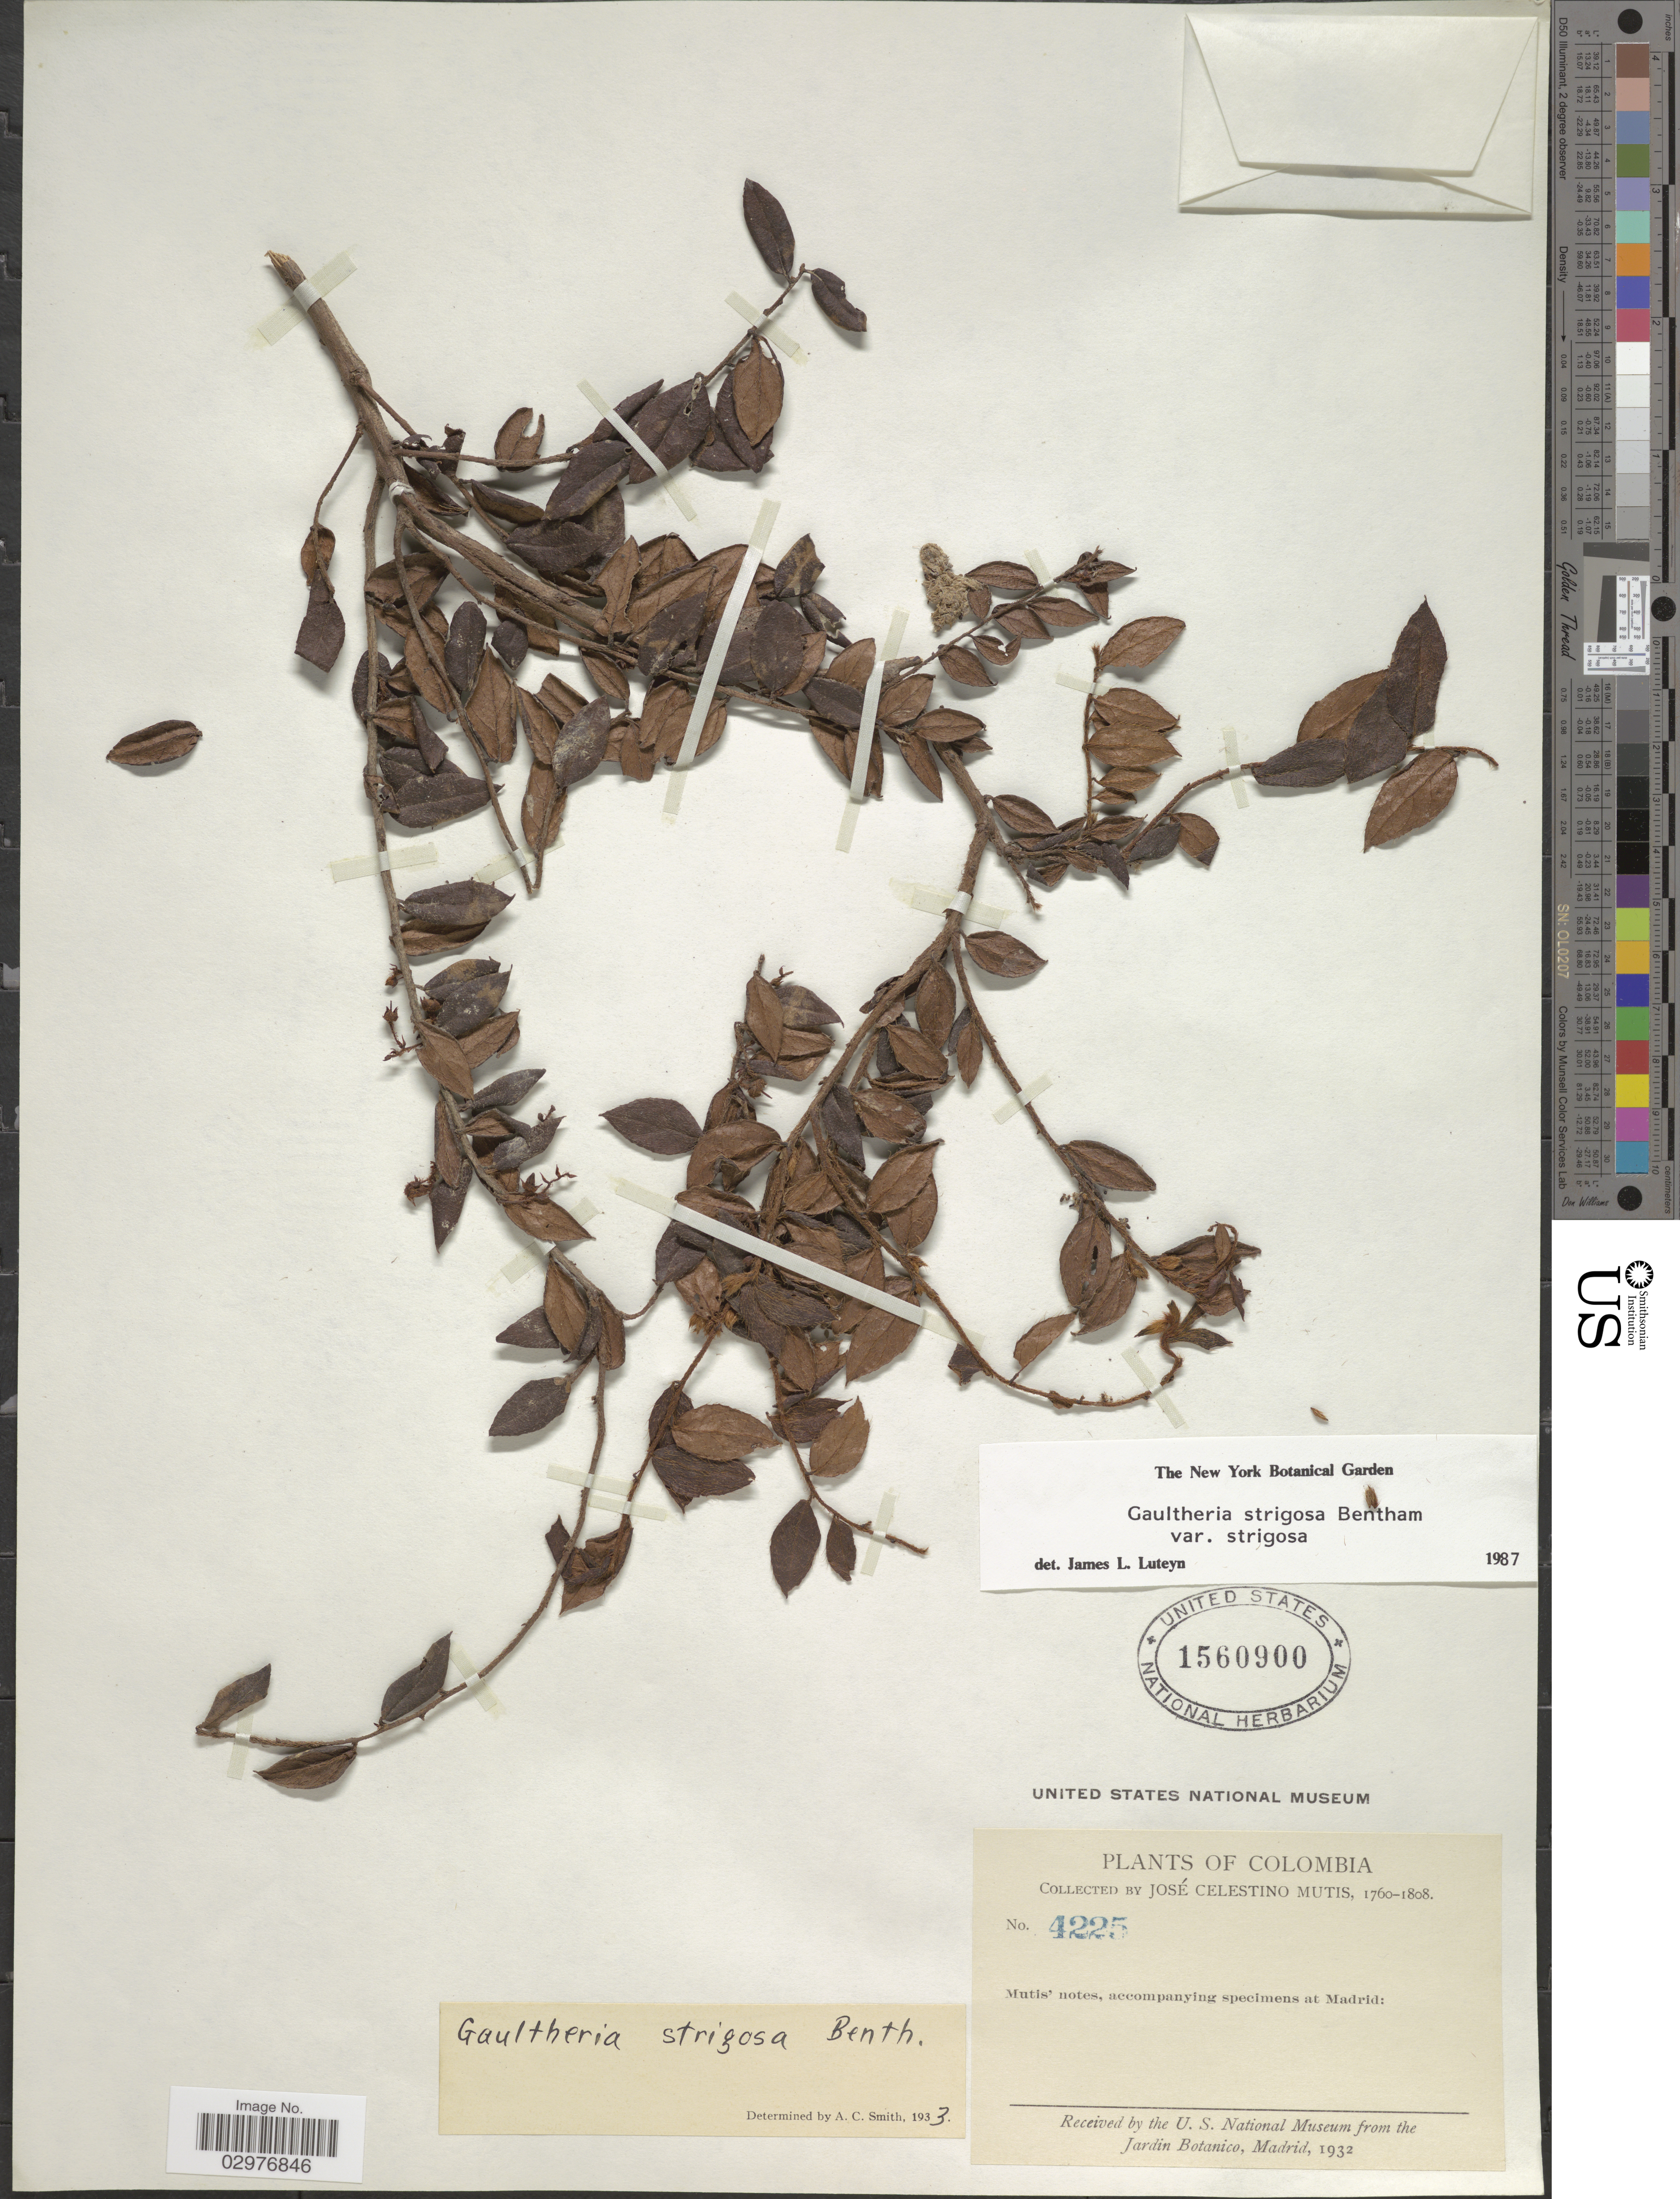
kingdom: Plantae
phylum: Tracheophyta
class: Magnoliopsida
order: Ericales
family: Ericaceae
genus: Gaultheria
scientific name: Gaultheria strigosa var. strigosa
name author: Benth.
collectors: J. C. B. Mutis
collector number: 4225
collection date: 1760/1808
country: Colombia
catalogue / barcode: US 1560900